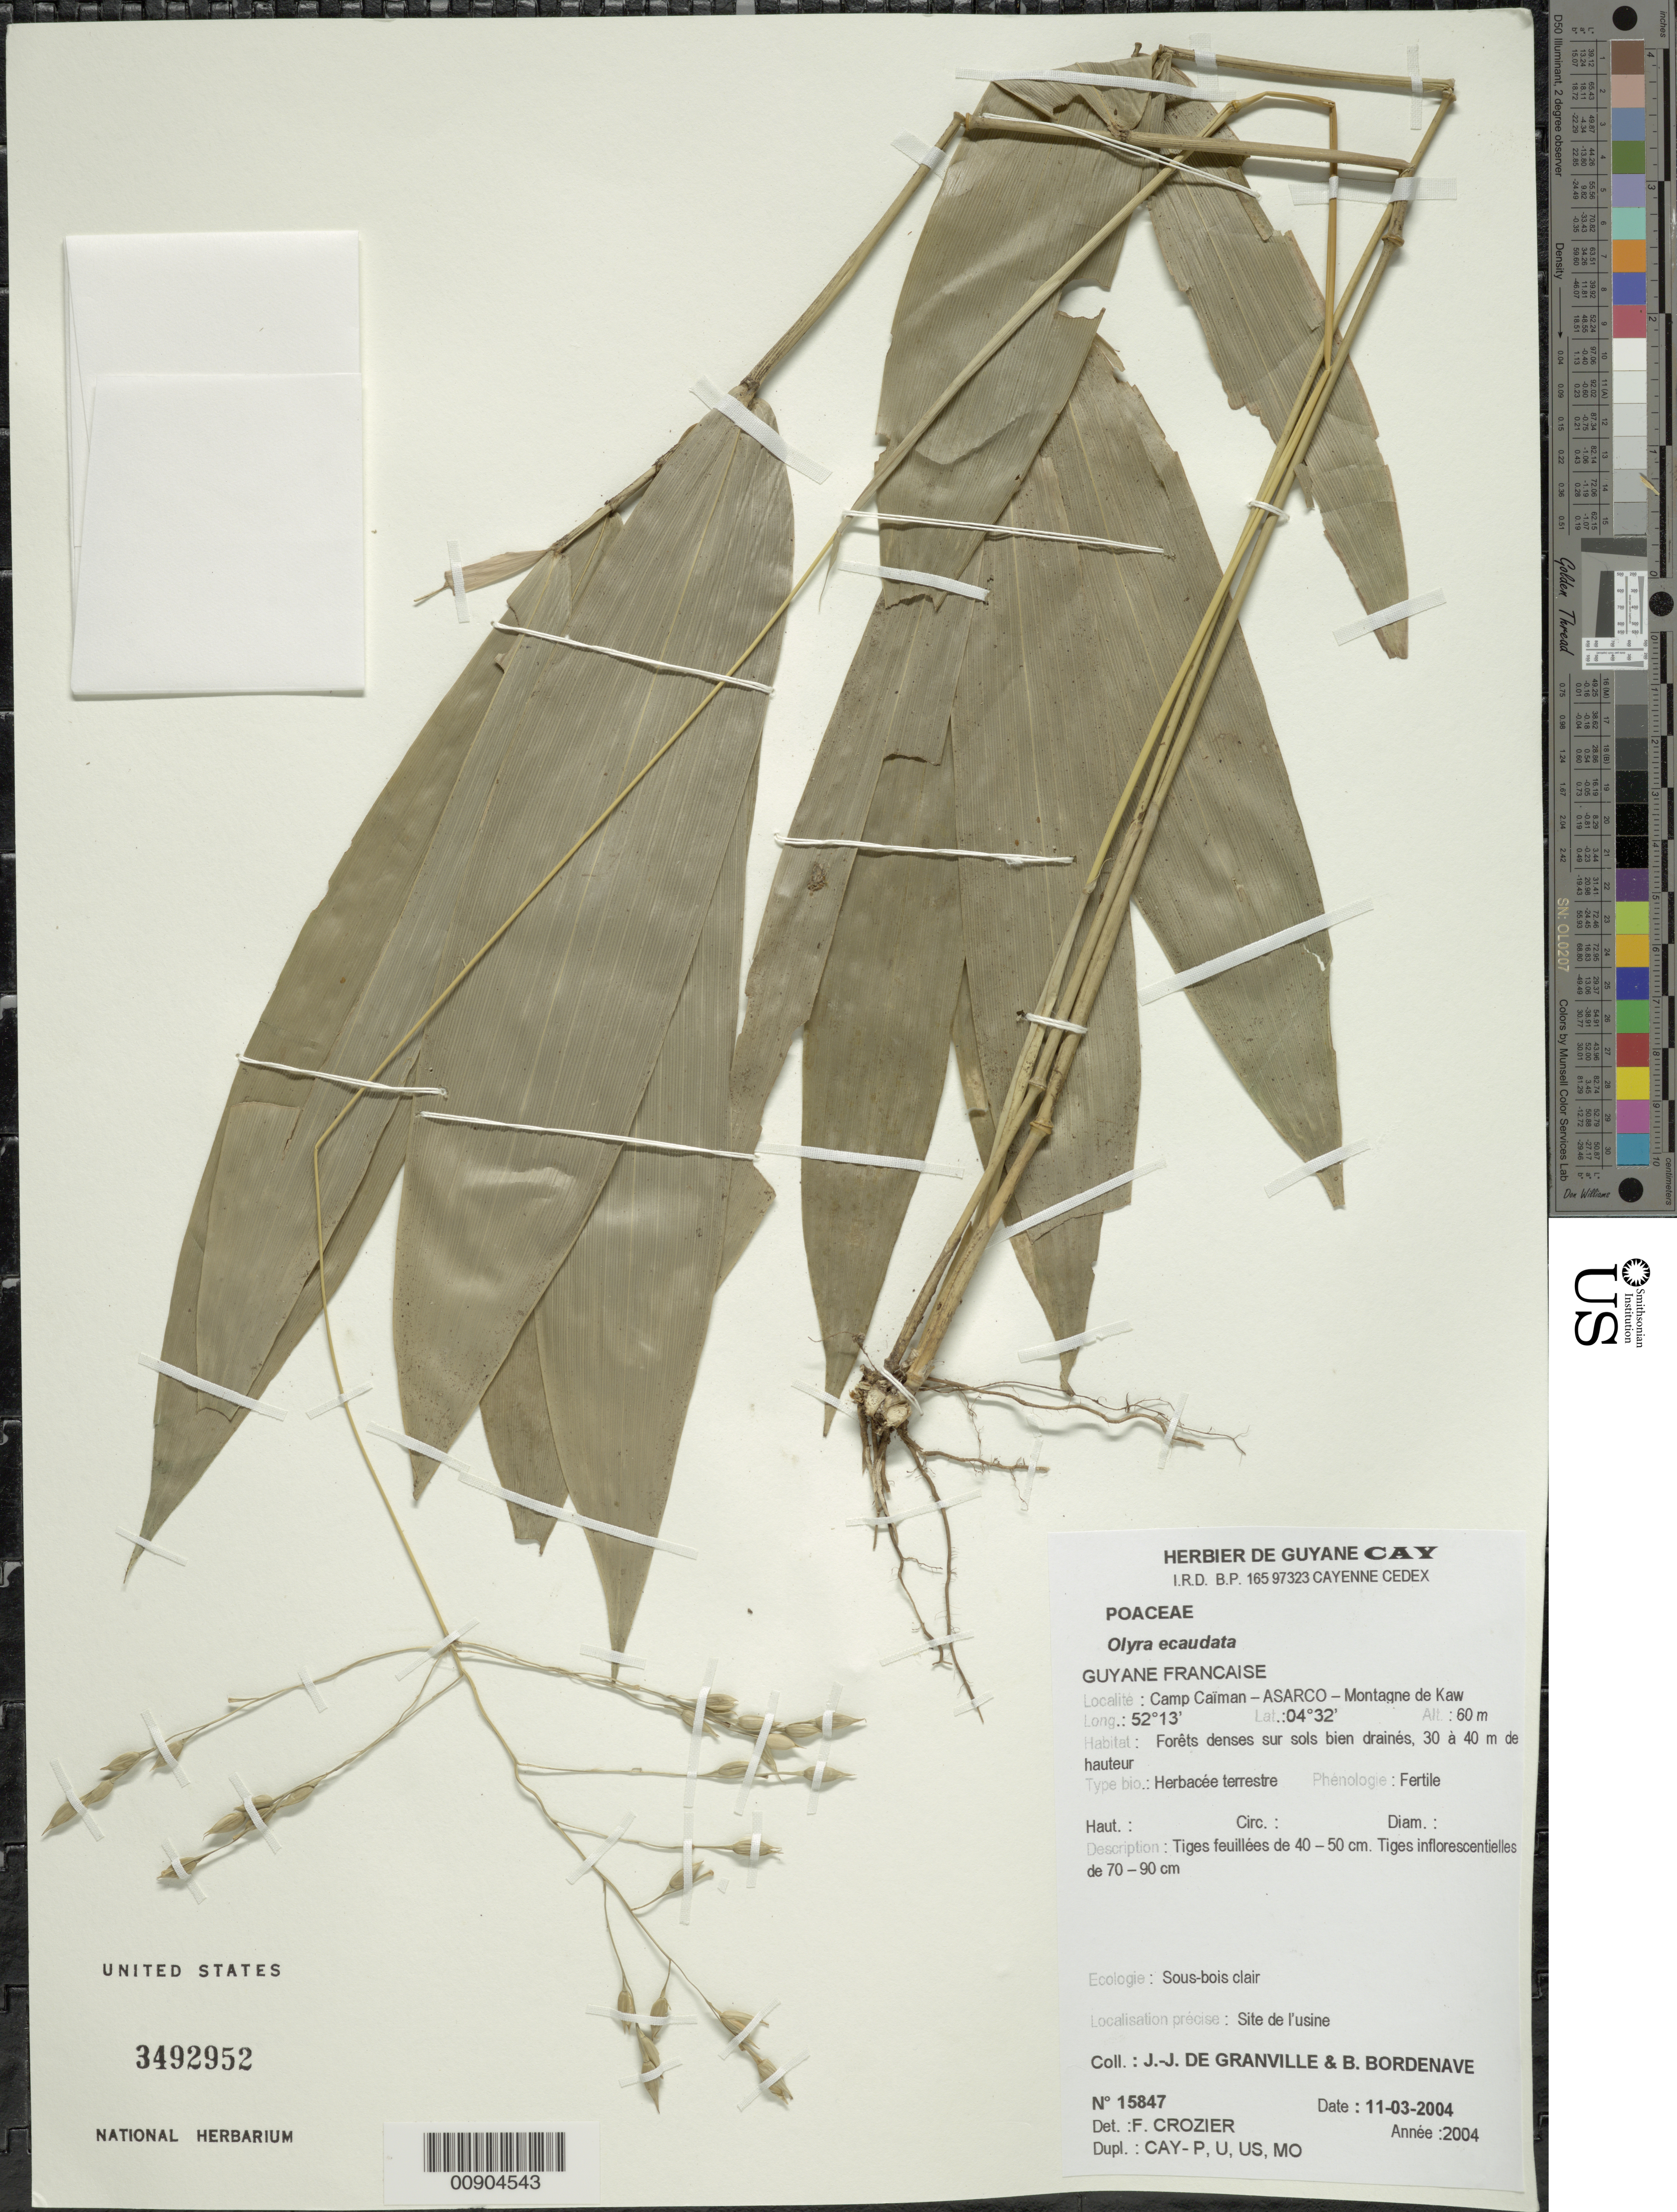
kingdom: Plantae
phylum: Tracheophyta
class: Liliopsida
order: Poales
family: Poaceae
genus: Olyra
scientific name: Olyra ecaudata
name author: Döll in Mart.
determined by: Crozier, F.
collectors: J.-J. de Granville & B. Bordenave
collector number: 15847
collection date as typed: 11-Mar-04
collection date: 2004-03-11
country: French Guiana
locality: Camp Caïman, ASARCO, Montagne de Kaw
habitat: Forêts denses sur sols bien drainés, 30-40 m de haut.; sous bois clair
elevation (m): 60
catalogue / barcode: US 3493952